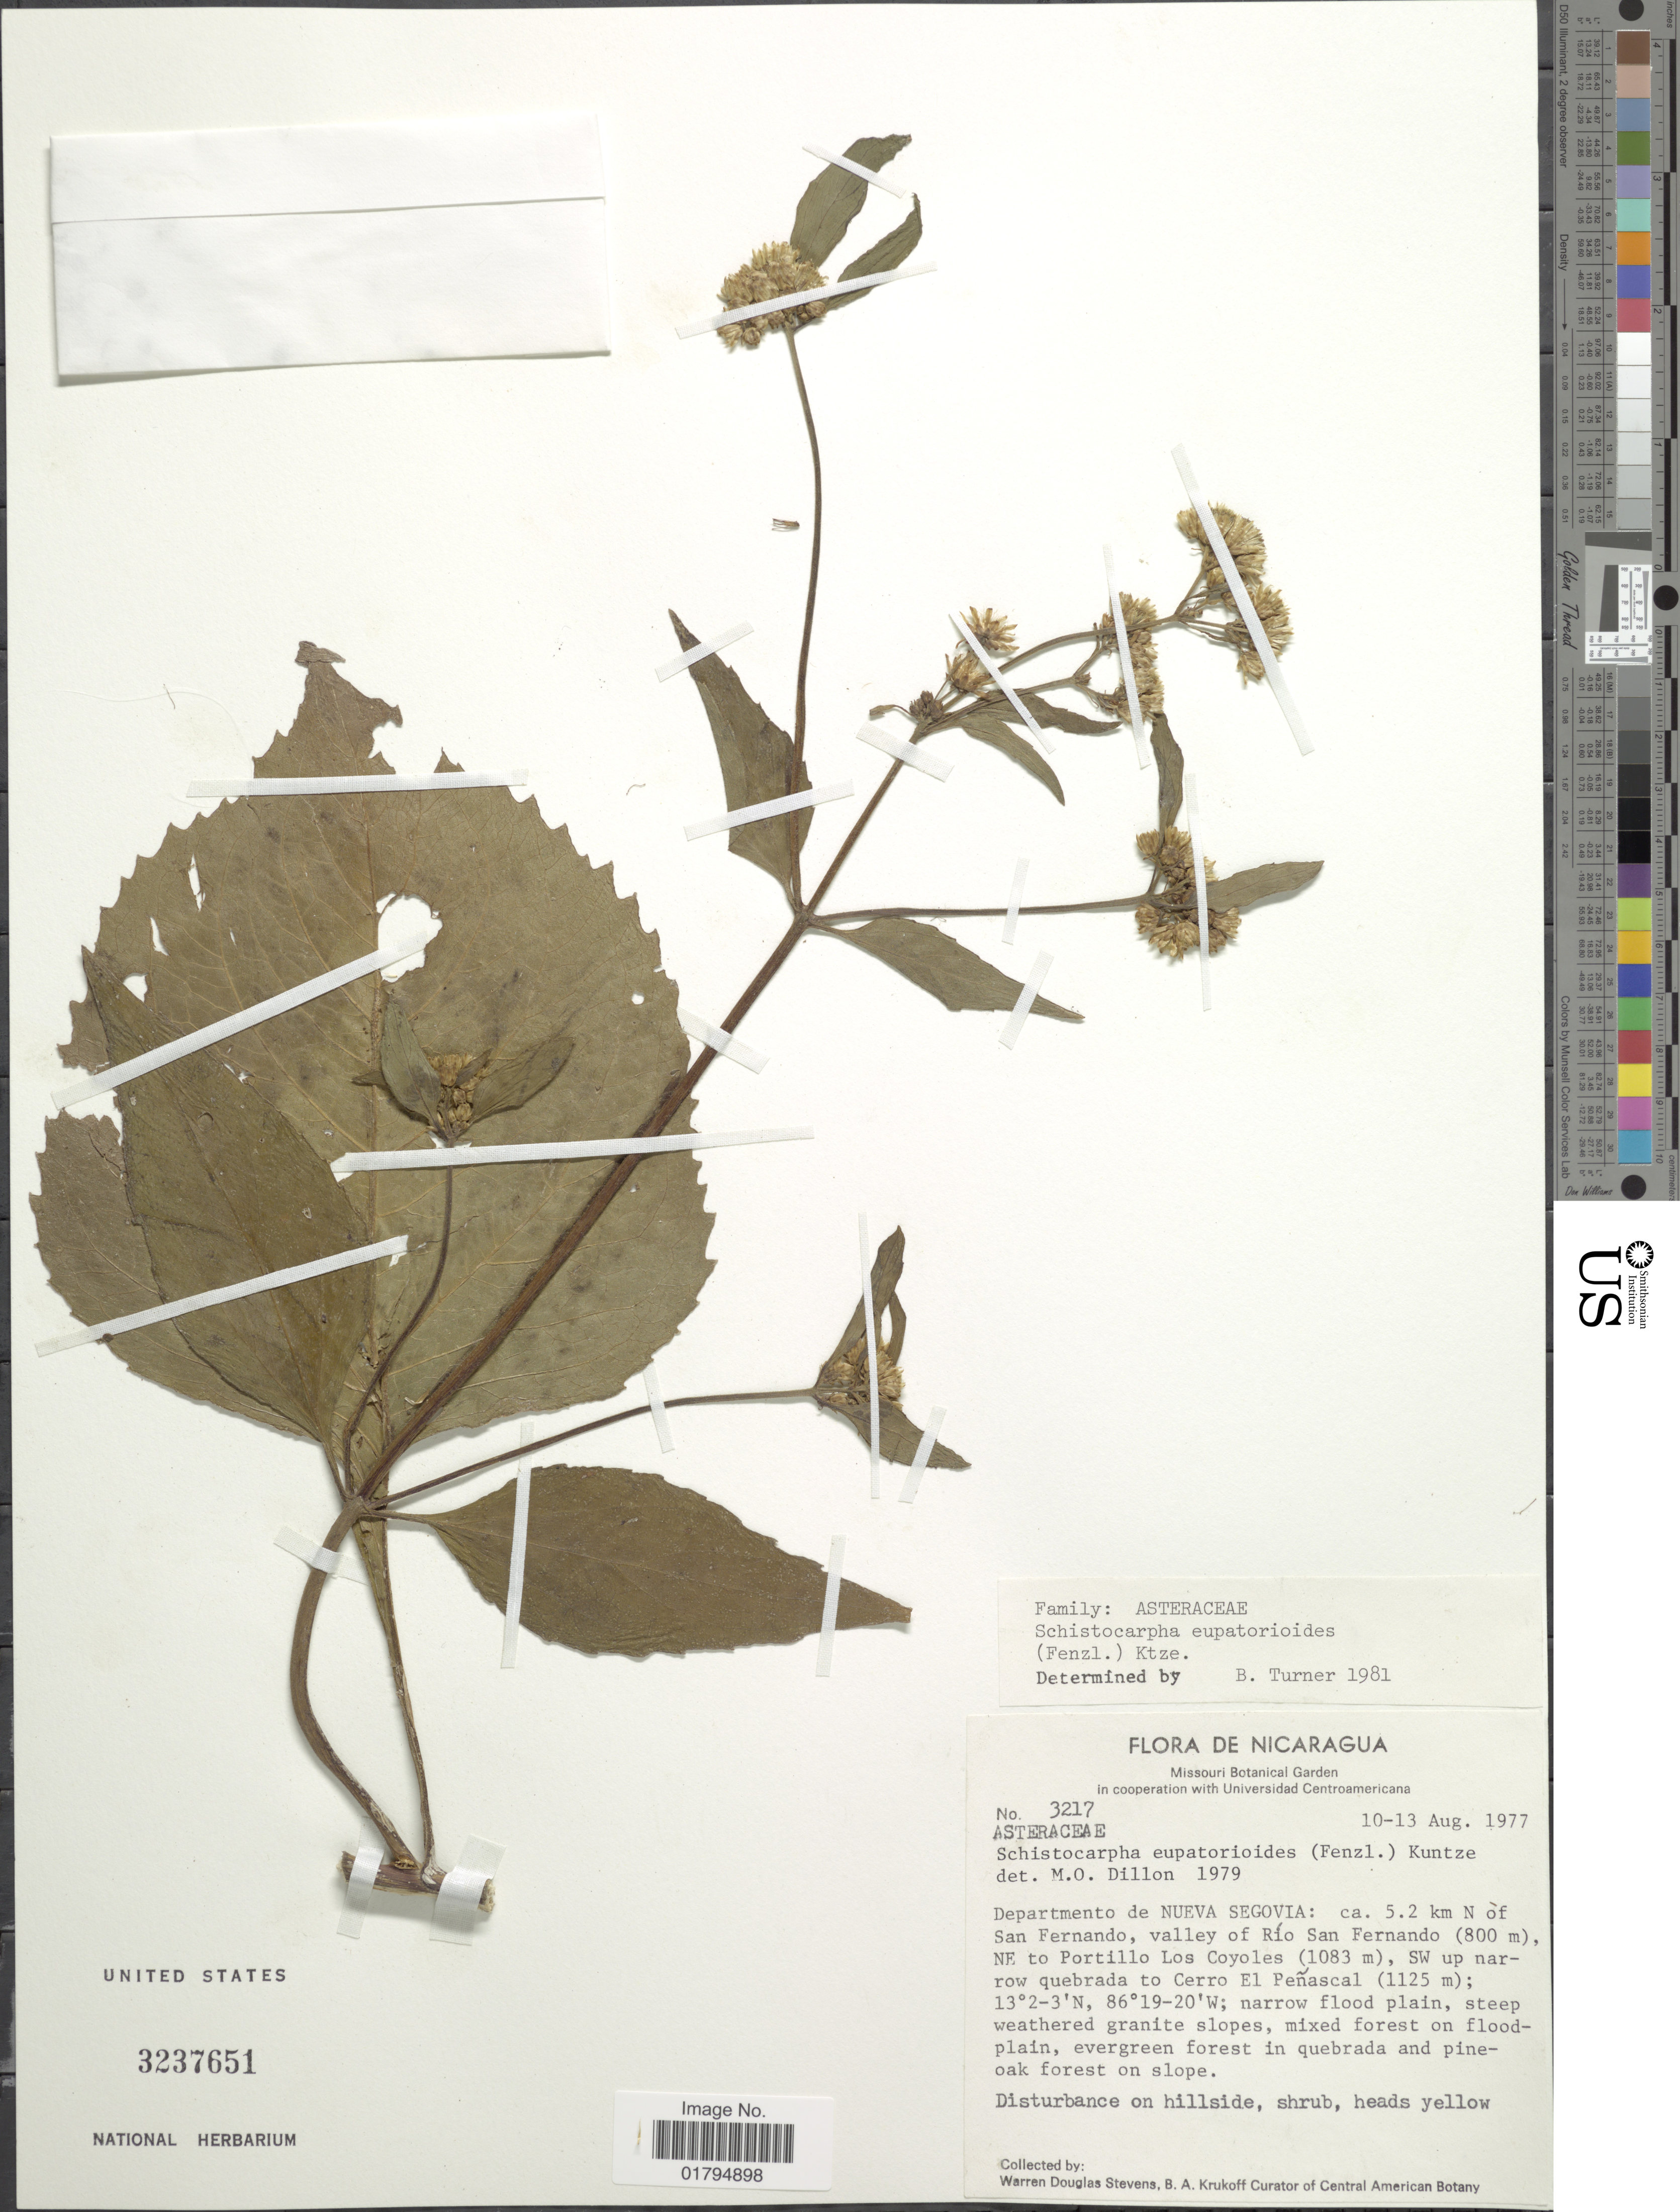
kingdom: Plantae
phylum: Tracheophyta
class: Magnoliopsida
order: Asterales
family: Asteraceae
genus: Schistocarpha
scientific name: Schistocarpha eupatorioides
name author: (Fenzl) Kuntze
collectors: W. D. Stevens & B. A. Krukoff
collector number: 3217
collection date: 1977-08-10/1977-08-13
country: Nicaragua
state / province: Nueva Segovia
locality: Ca. 5.2 km N of San Fernando, valley of Rio San Fernando, NE to Portillo LOs Coyoles, SW up Narroq quebrada to Cerro El Penascal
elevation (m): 800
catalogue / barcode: US 3237651